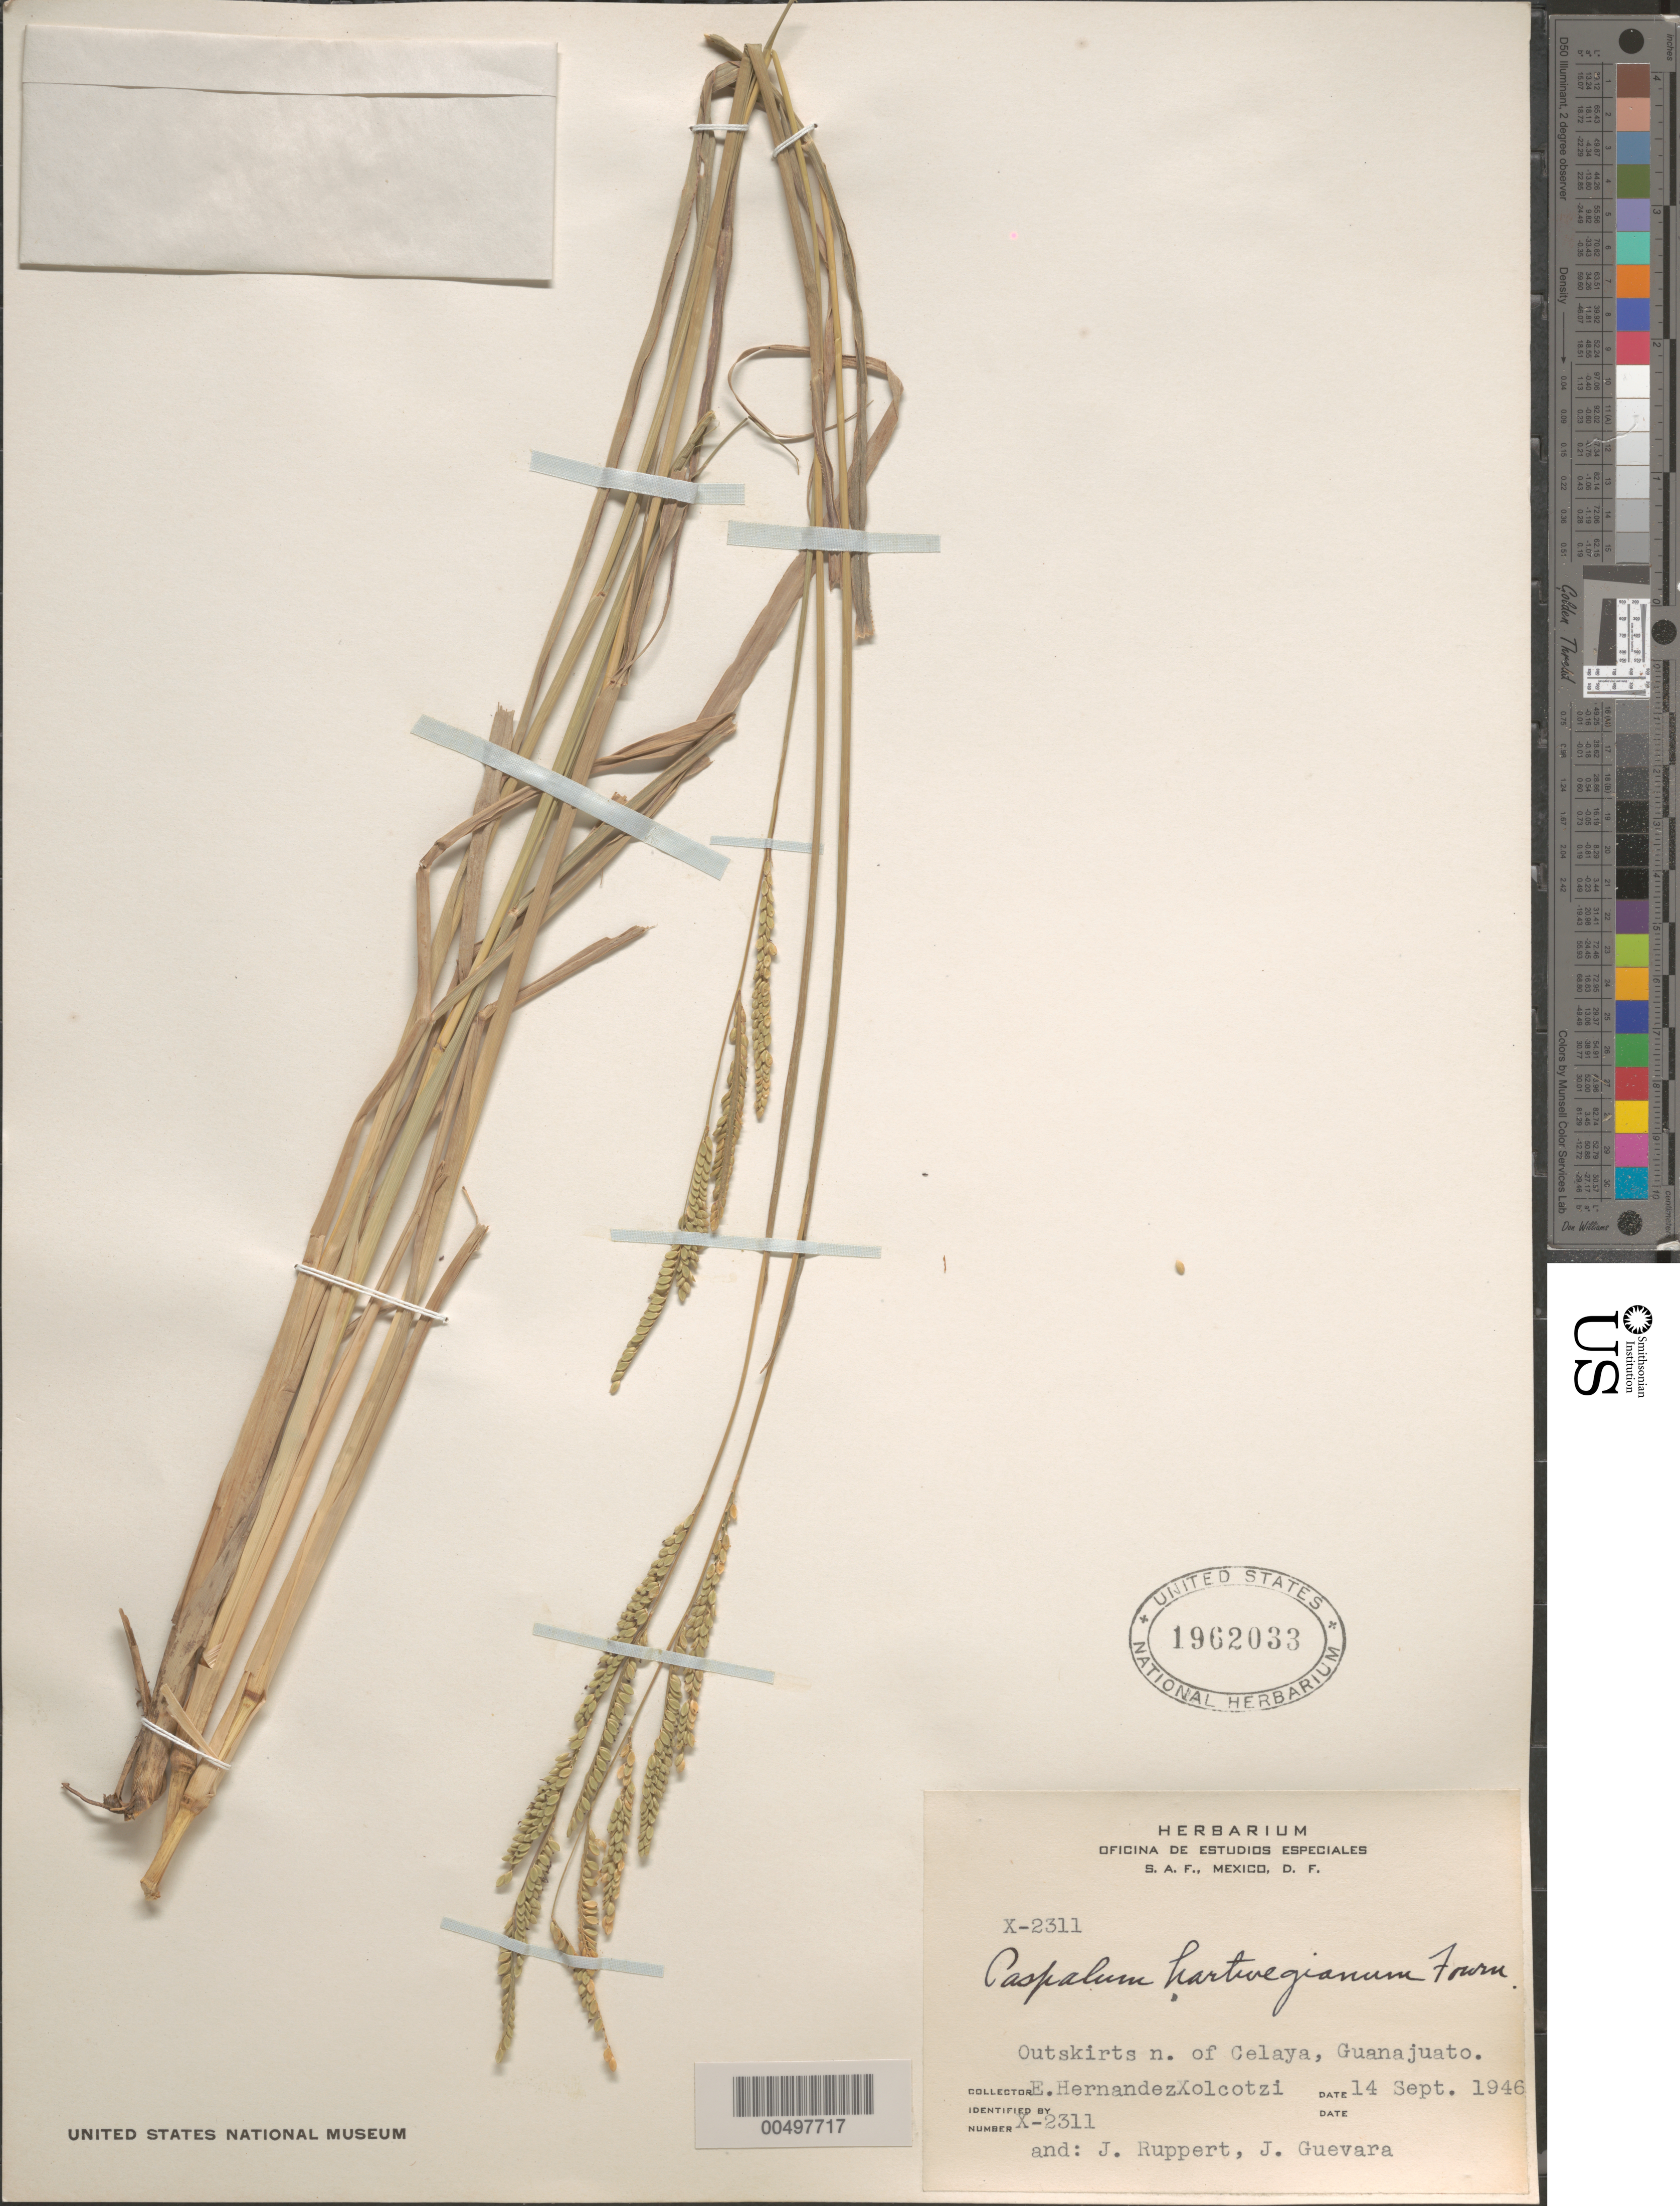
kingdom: Plantae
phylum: Tracheophyta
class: Liliopsida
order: Poales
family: Poaceae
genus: Paspalum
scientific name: Paspalum hartwegianum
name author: E. Fourn.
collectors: E. I. Hernández-X., J. Ruppert & J. Guevara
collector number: X-2311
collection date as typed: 14 Sep 1946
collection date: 1946-09-14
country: Mexico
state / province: Guanajuato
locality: Outskirts N of Celaya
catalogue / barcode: US 1962033